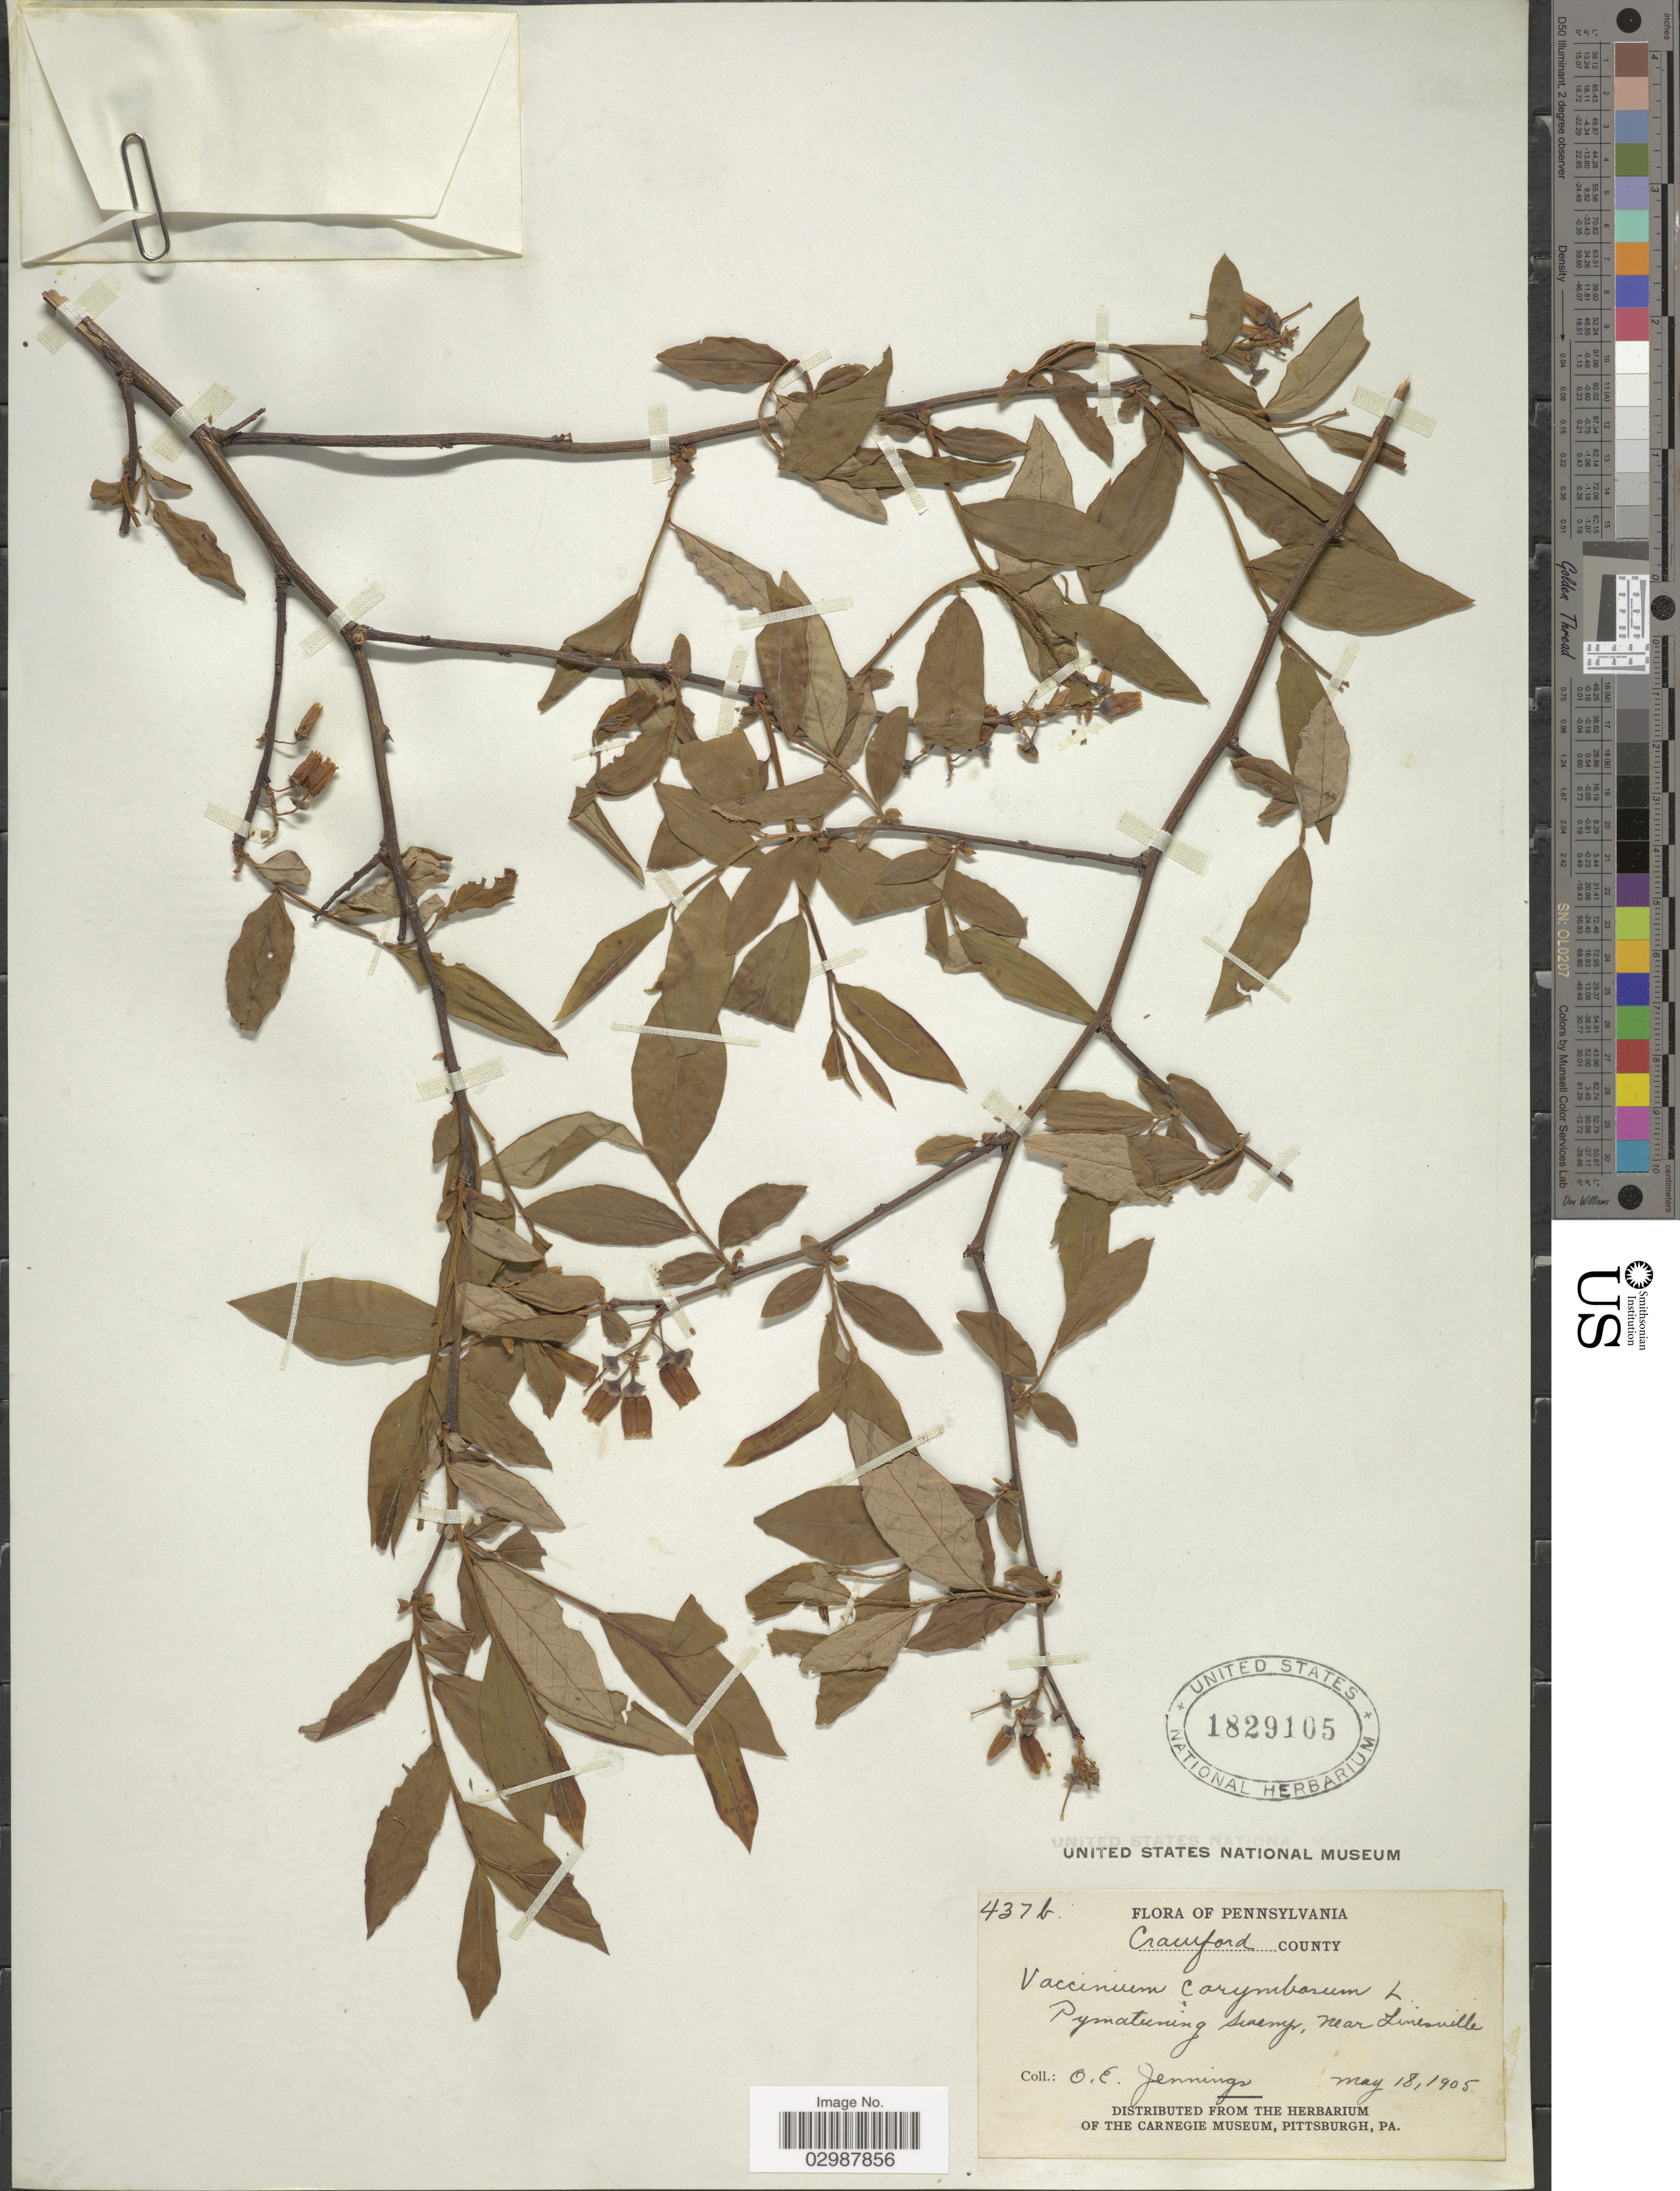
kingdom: Plantae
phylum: Tracheophyta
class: Magnoliopsida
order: Ericales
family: Ericaceae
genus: Vaccinium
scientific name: Vaccinium corymbosum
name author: L.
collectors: O. E. Jennings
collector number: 437b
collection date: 1905-05-18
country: United States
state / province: Pennsylvania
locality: Crawford County. Pymatuning Swamp, near Linesville.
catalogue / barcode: US 1829105